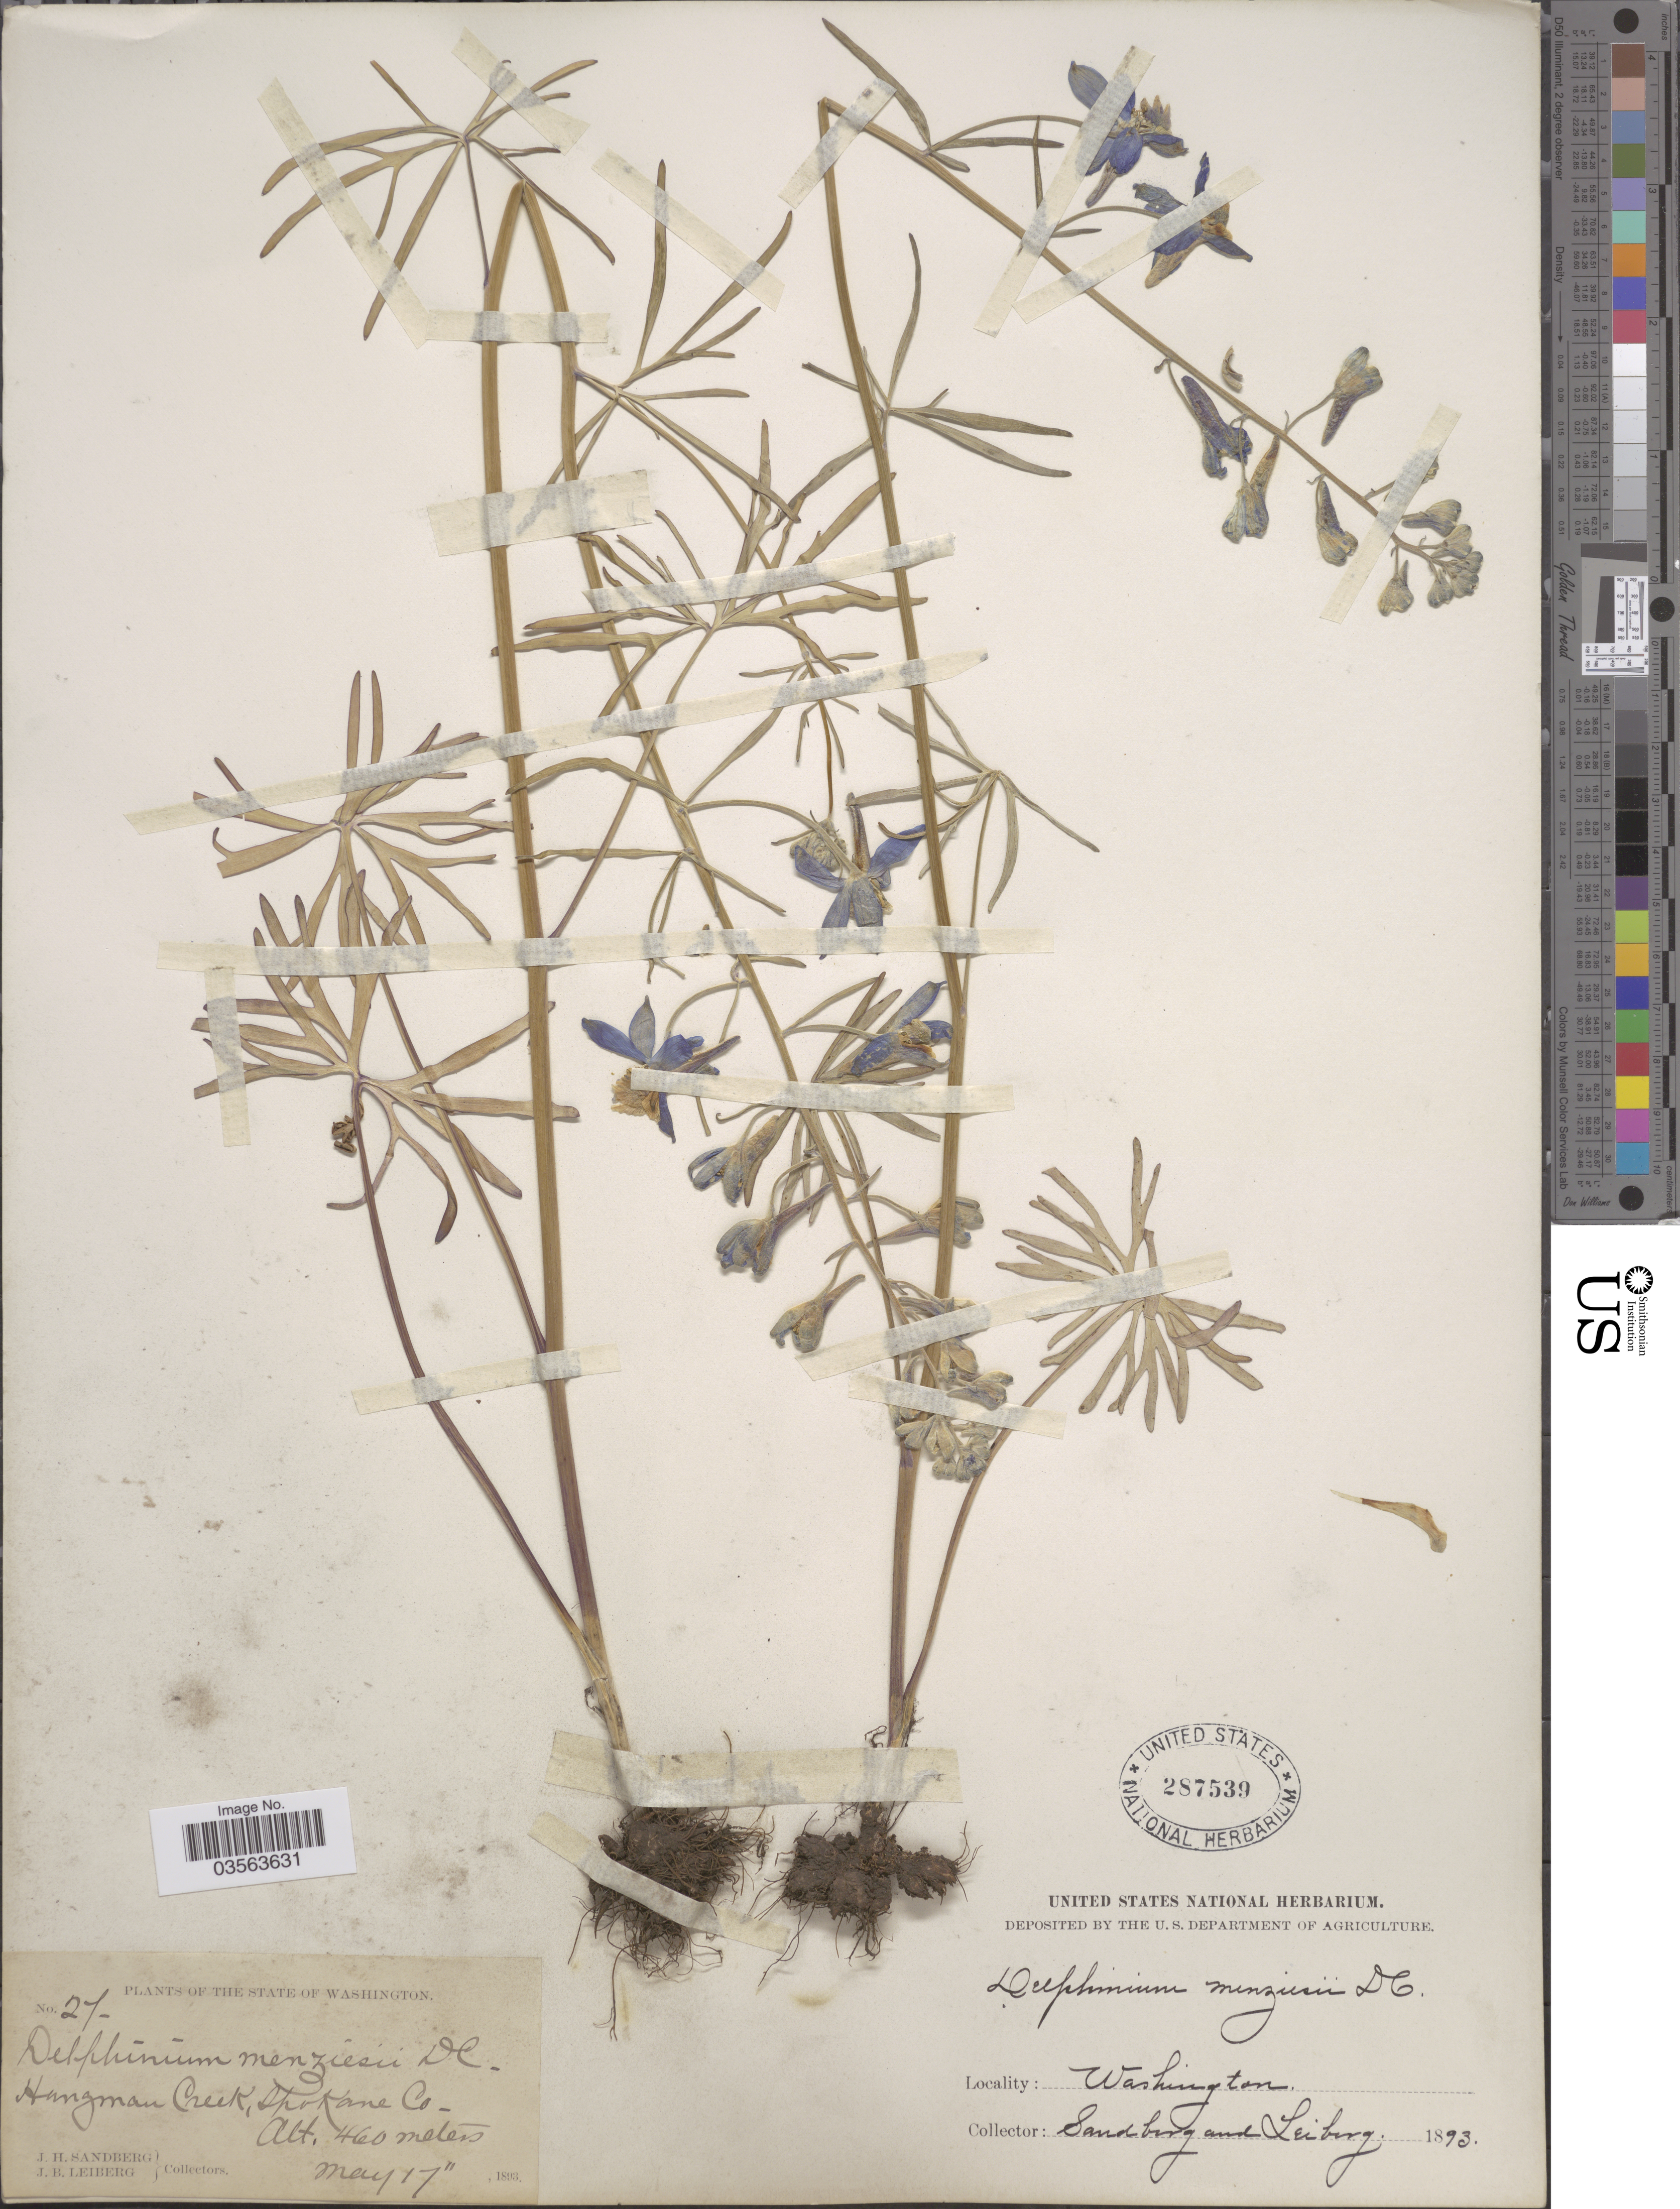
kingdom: Plantae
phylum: Tracheophyta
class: Magnoliopsida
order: Ranunculales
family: Ranunculaceae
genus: Delphinium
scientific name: Delphinium menziesii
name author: DC.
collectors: J. H. Sandberg & J. B. Leiberg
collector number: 27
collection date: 1893-05-17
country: United States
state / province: Washington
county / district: Spokane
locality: Hangman Creek, Spokane Co.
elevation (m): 460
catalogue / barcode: US 287539